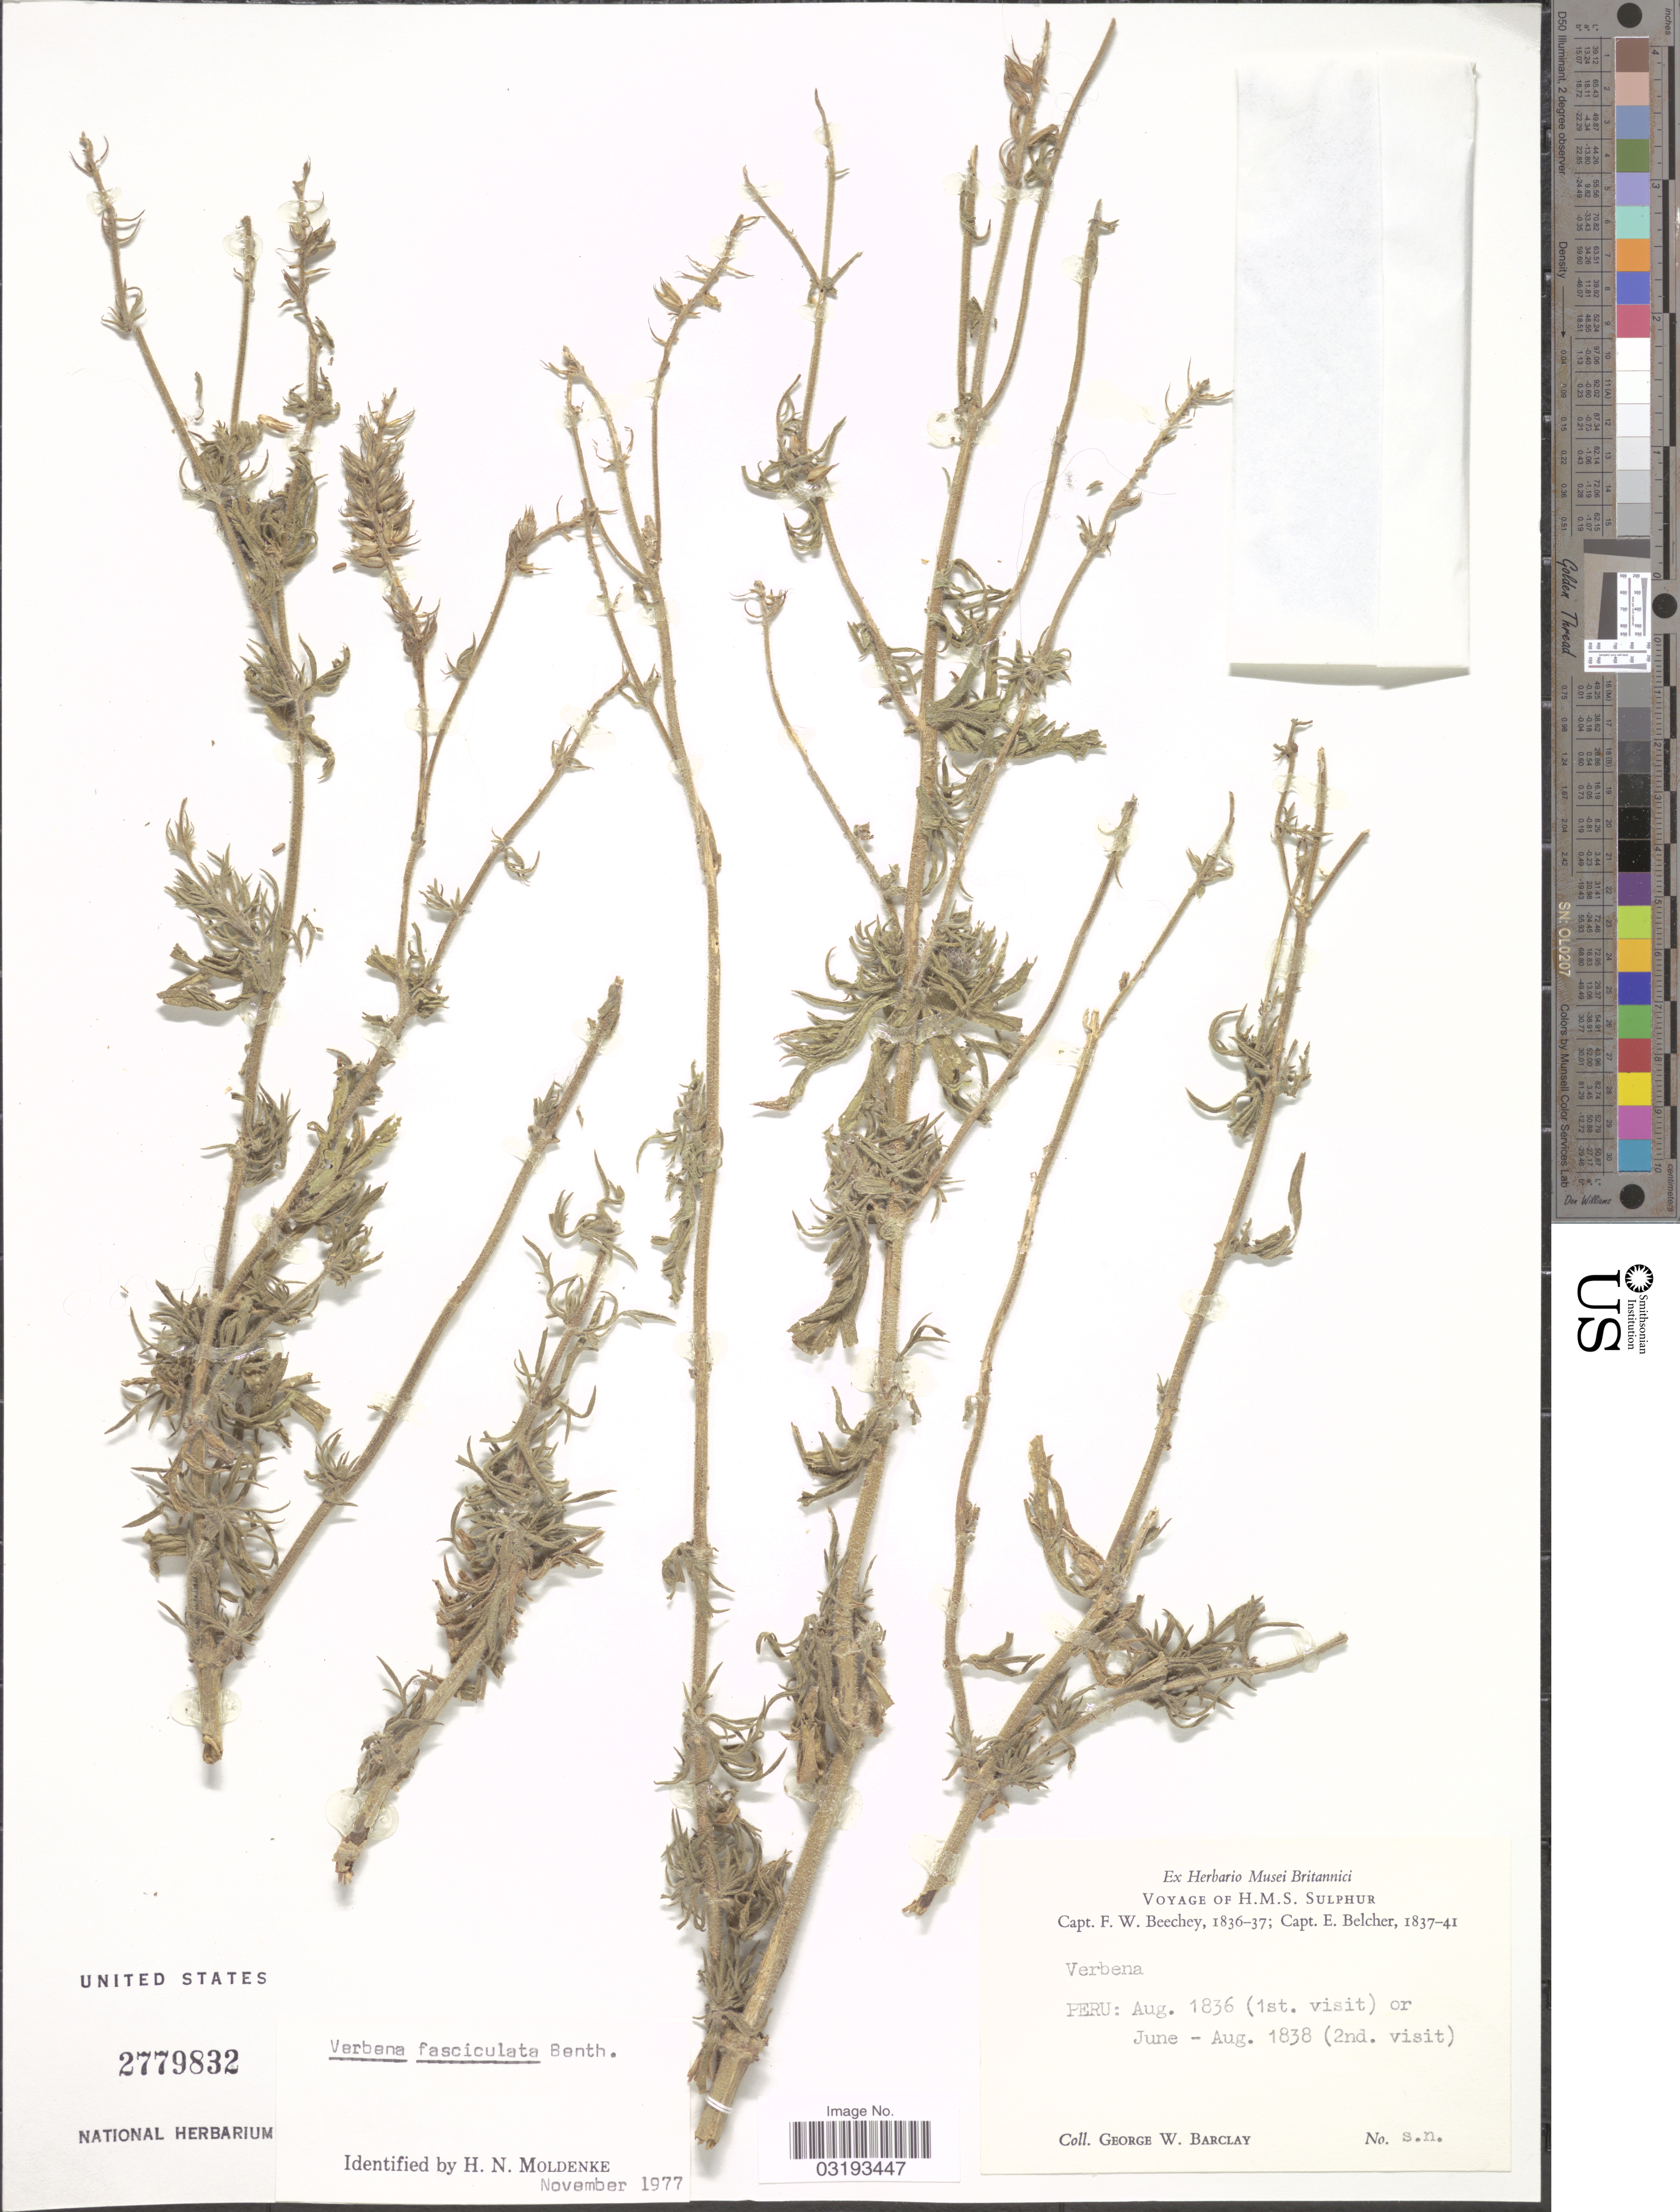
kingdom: Plantae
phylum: Tracheophyta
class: Magnoliopsida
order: Lamiales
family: Verbenaceae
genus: Verbena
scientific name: Verbena fasciculata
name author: Benth.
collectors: G. W. Barclay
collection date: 1836-08/1938-08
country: Peru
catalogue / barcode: US 2779832